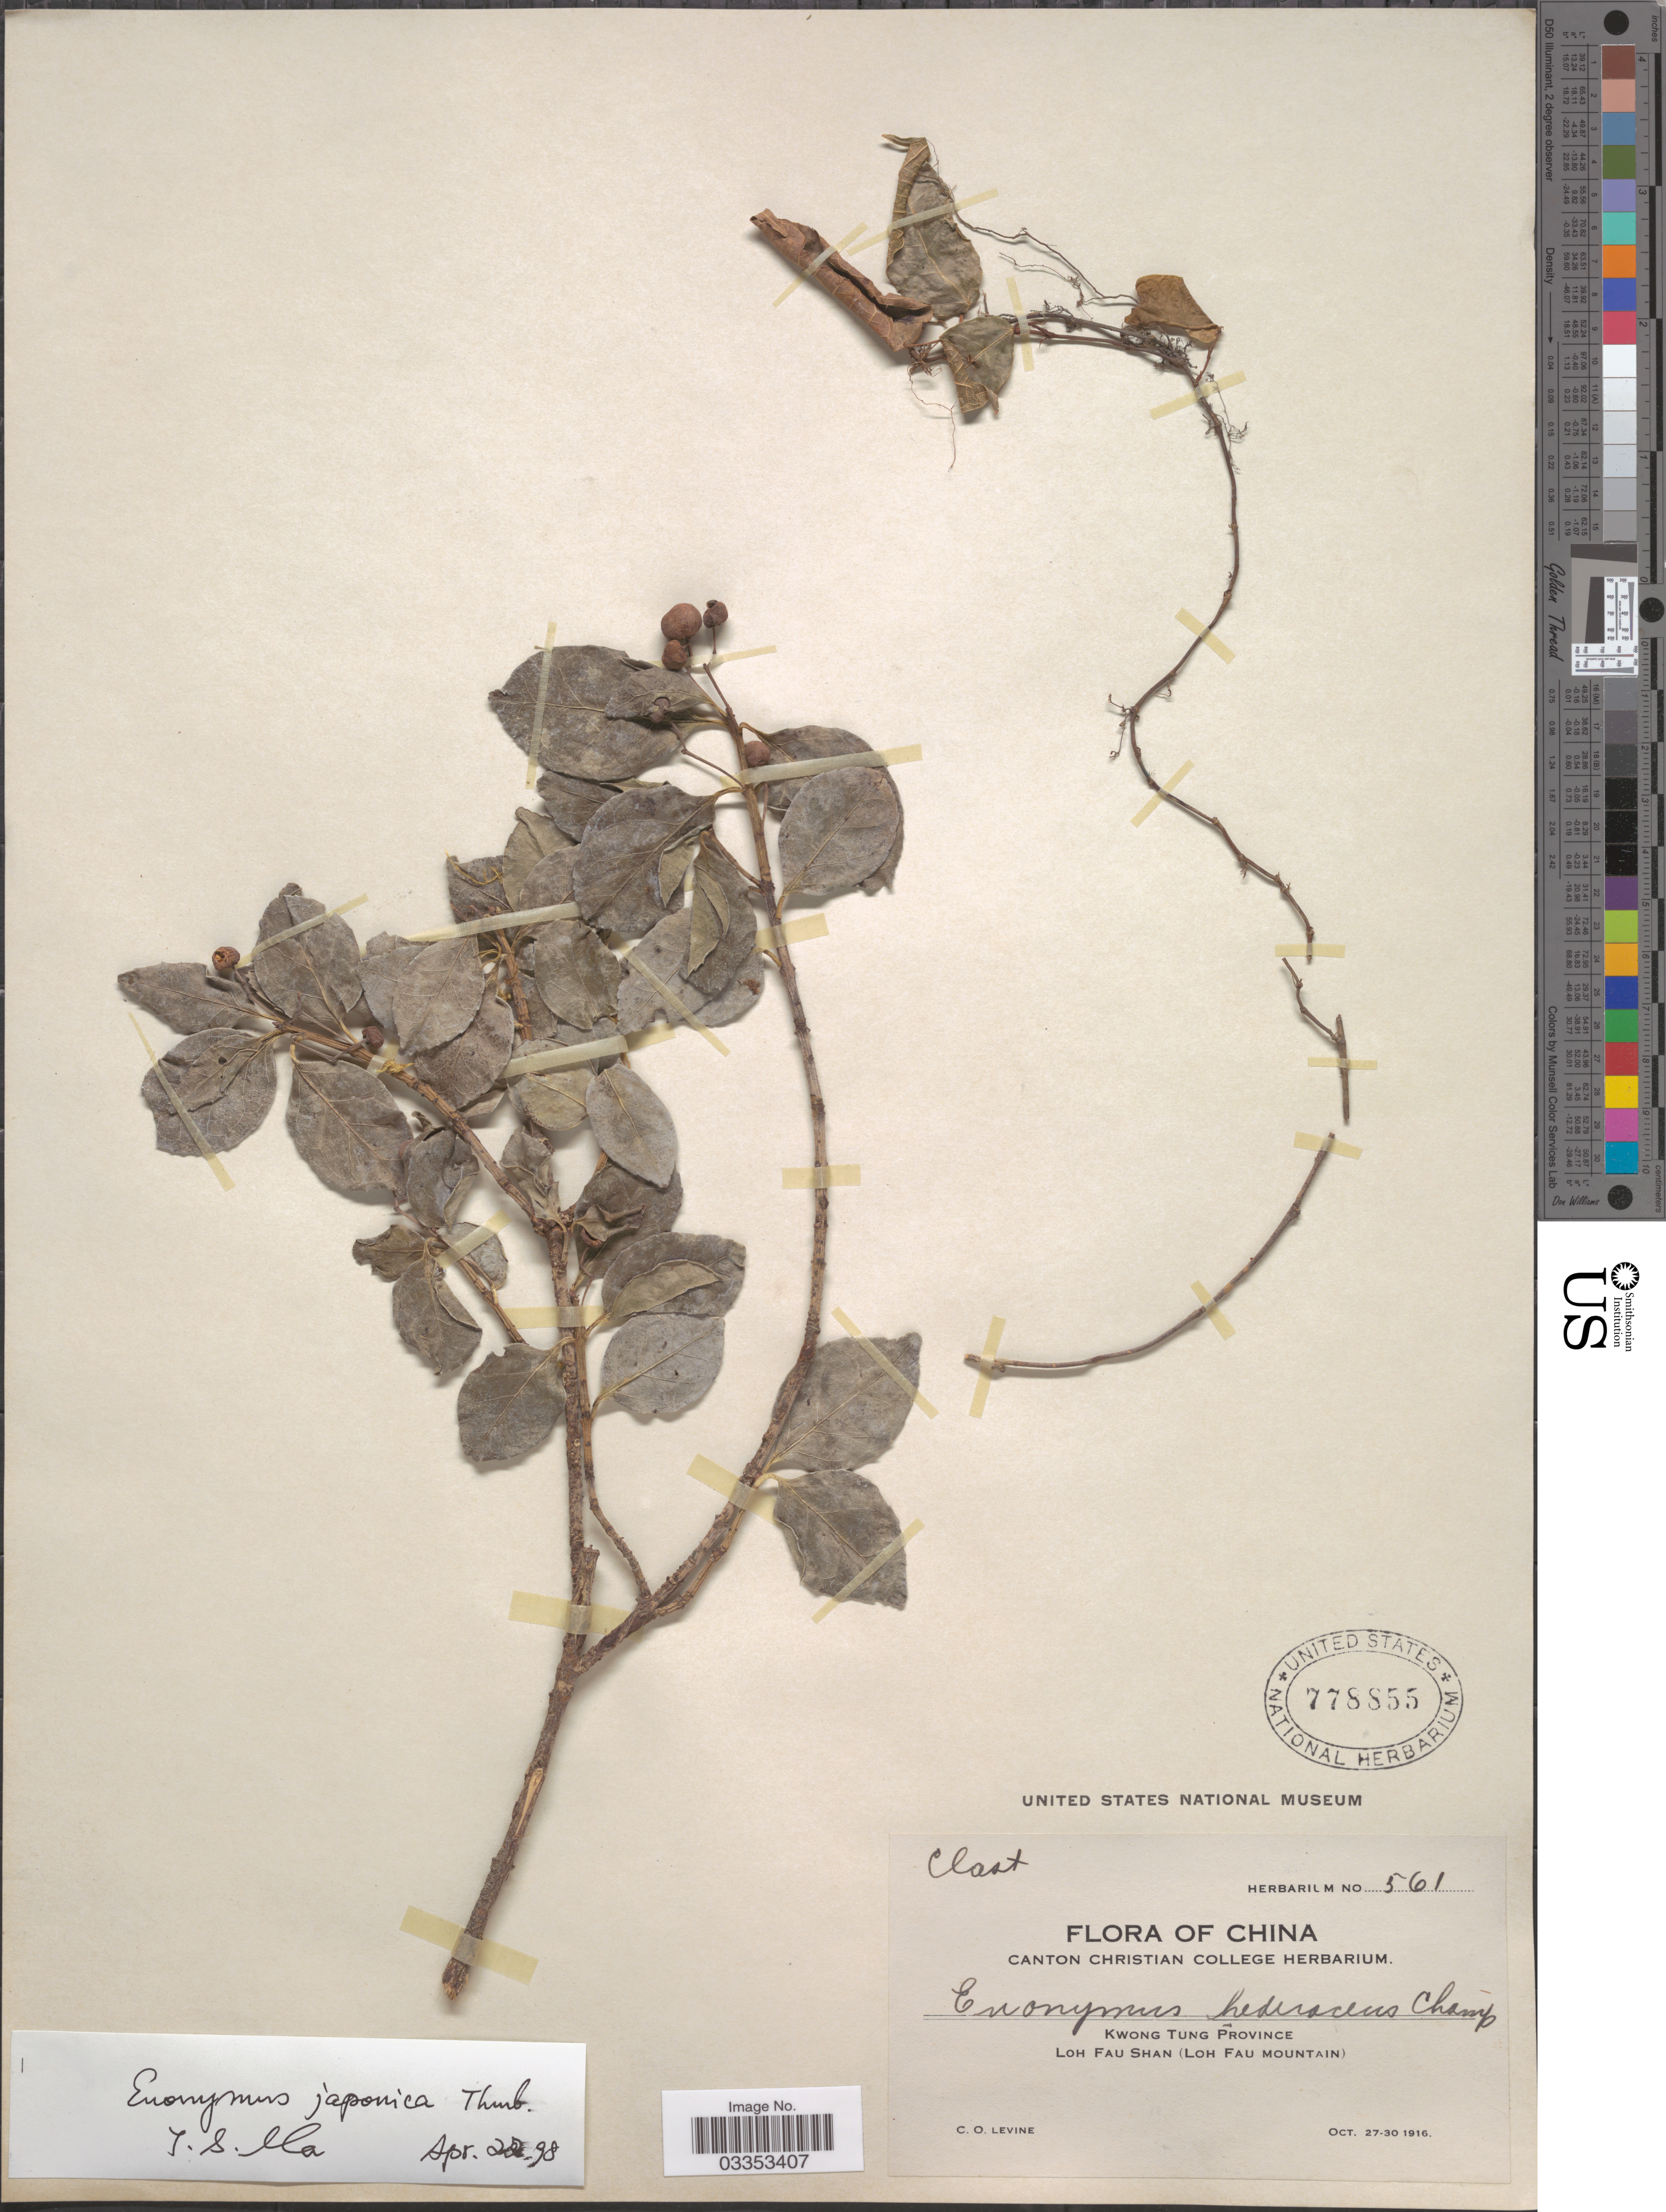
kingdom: Plantae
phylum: Tracheophyta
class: Magnoliopsida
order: Celastrales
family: Celastraceae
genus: Euonymus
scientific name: Euonymus japonicus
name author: Thunb.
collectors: C. O. Levine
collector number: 561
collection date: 1916-10-27/1916-10-30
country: China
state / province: Guangdong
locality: Kwong Tung Province. Loh Fau Shan (Loh Fau Mountain).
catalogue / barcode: US 778855